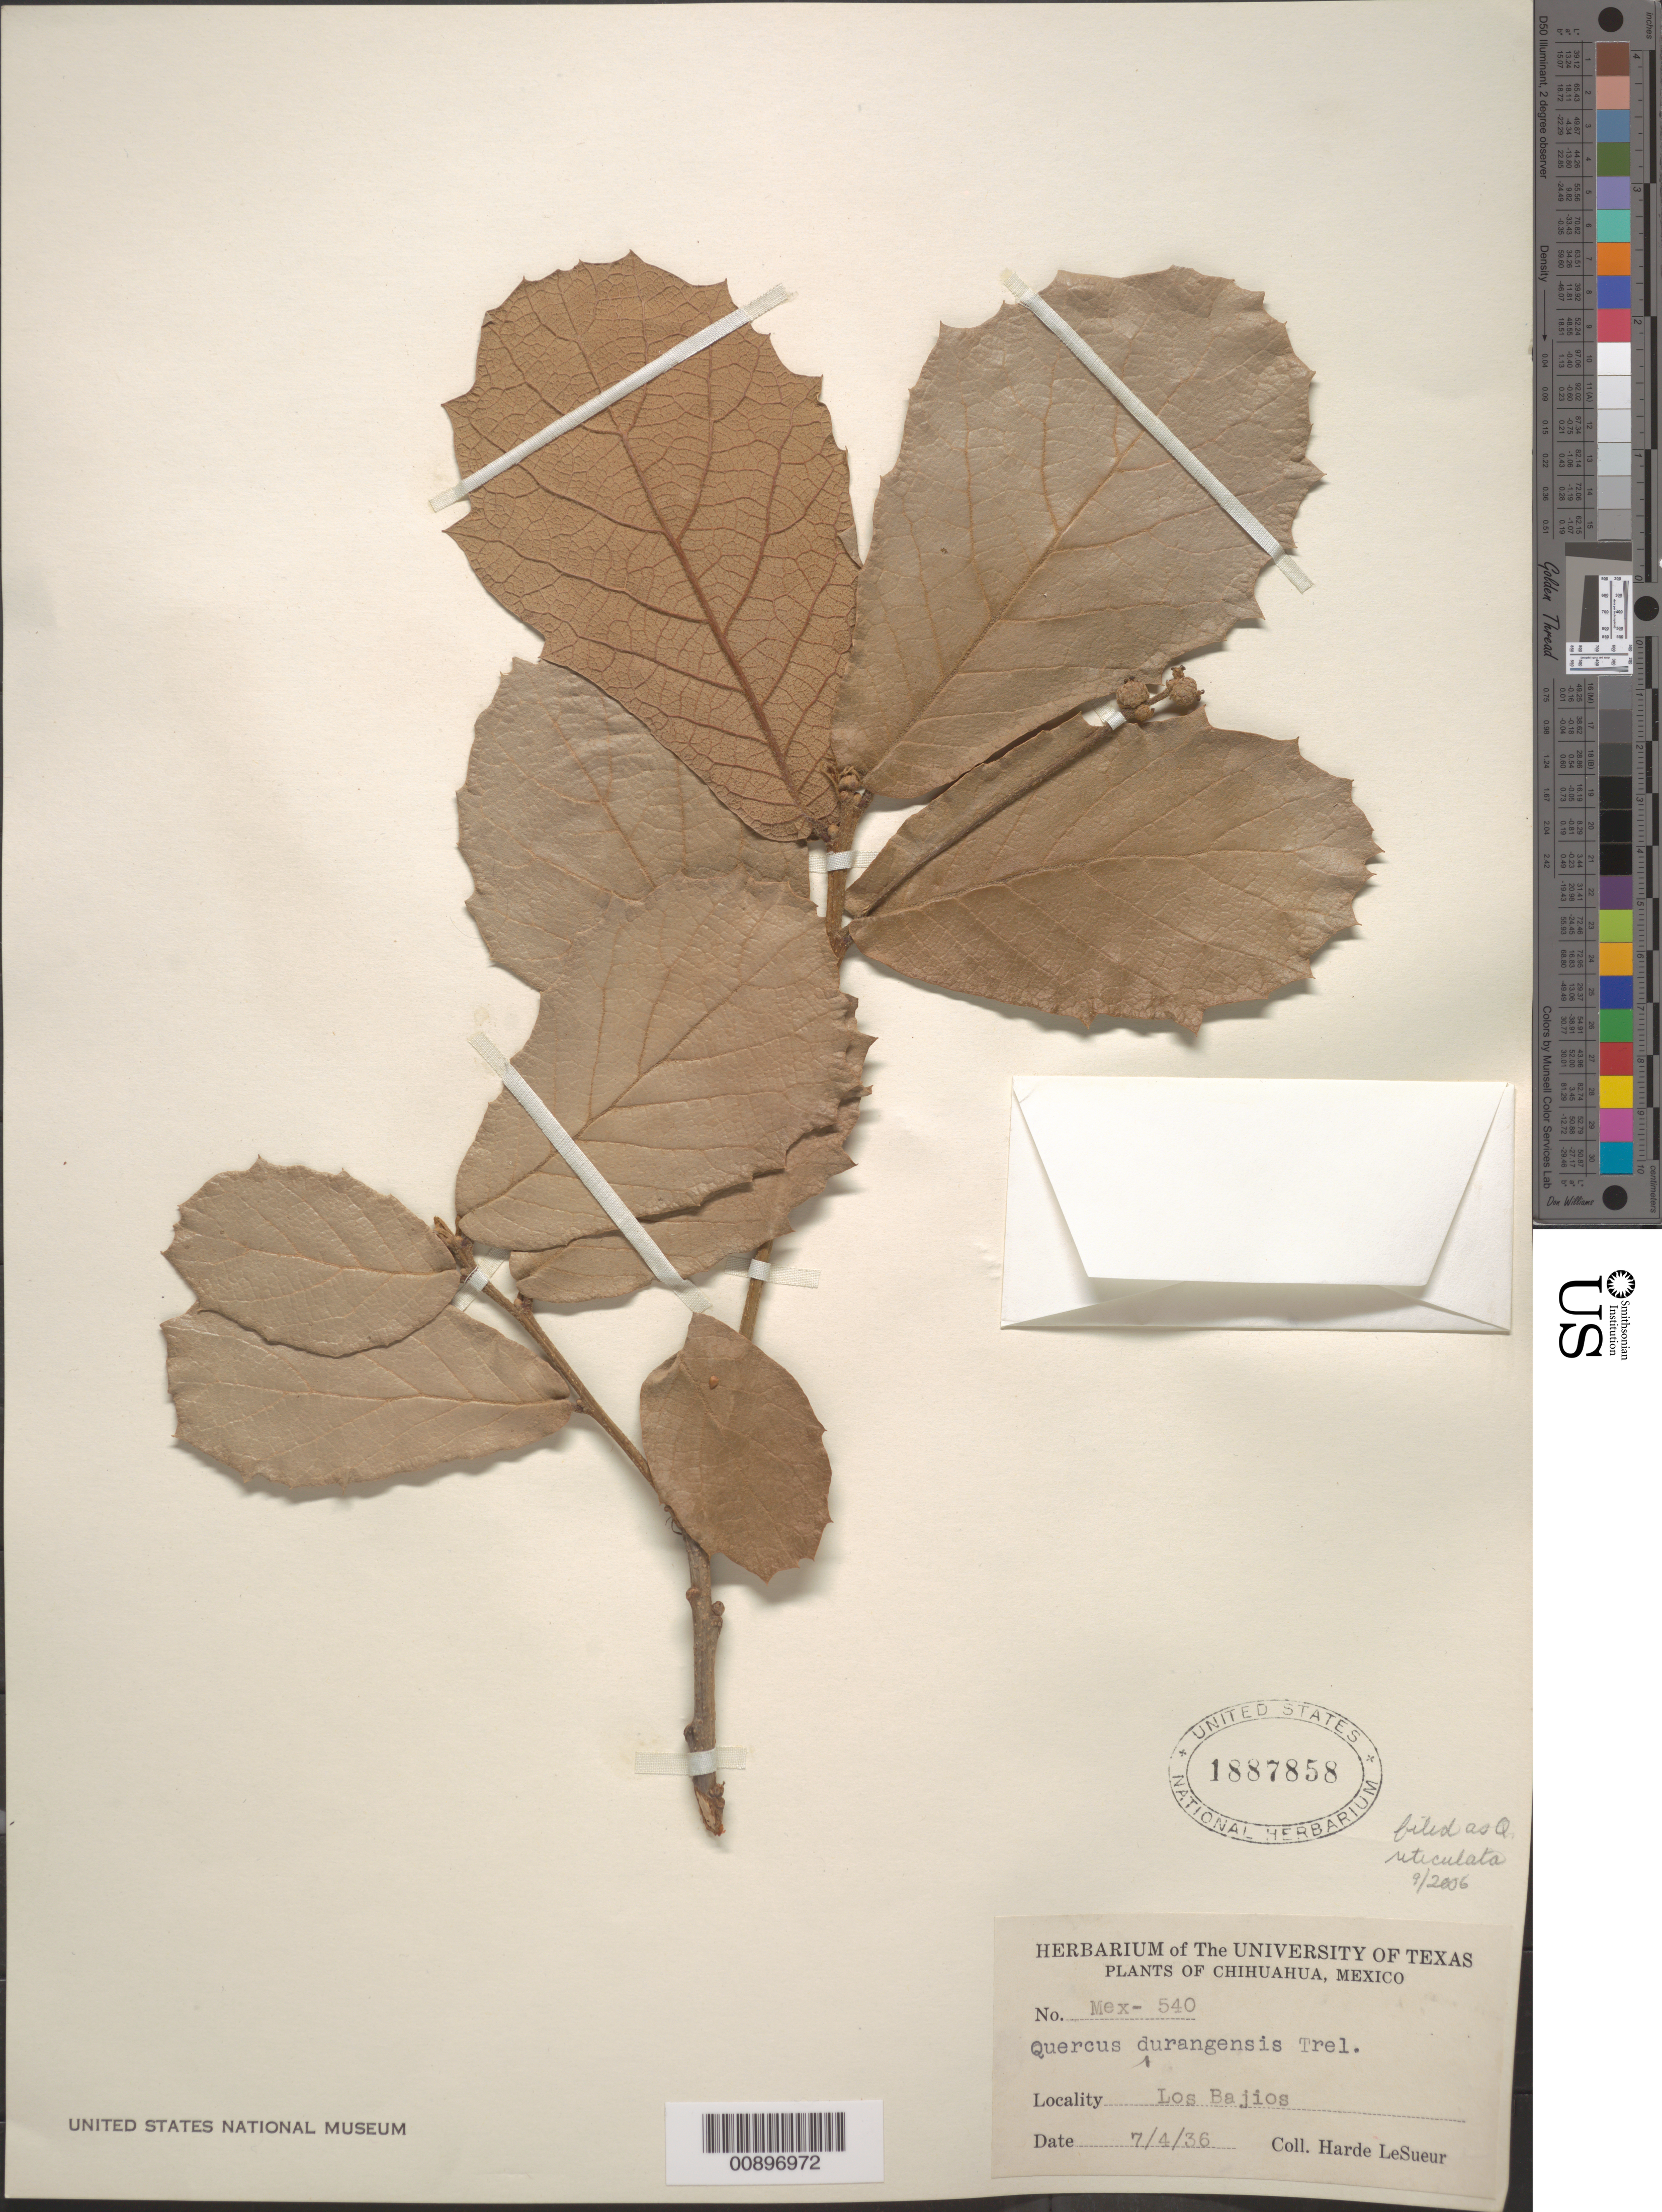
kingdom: Plantae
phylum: Tracheophyta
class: Magnoliopsida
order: Fagales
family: Fagaceae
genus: Quercus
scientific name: Quercus reticulata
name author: Humb. & Bonpl.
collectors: D. H. LeSueur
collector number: Mex - 540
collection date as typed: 04 Jul 1936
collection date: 1936-07-04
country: Mexico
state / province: Chihuahua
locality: Los Bajios.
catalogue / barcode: US 1887858